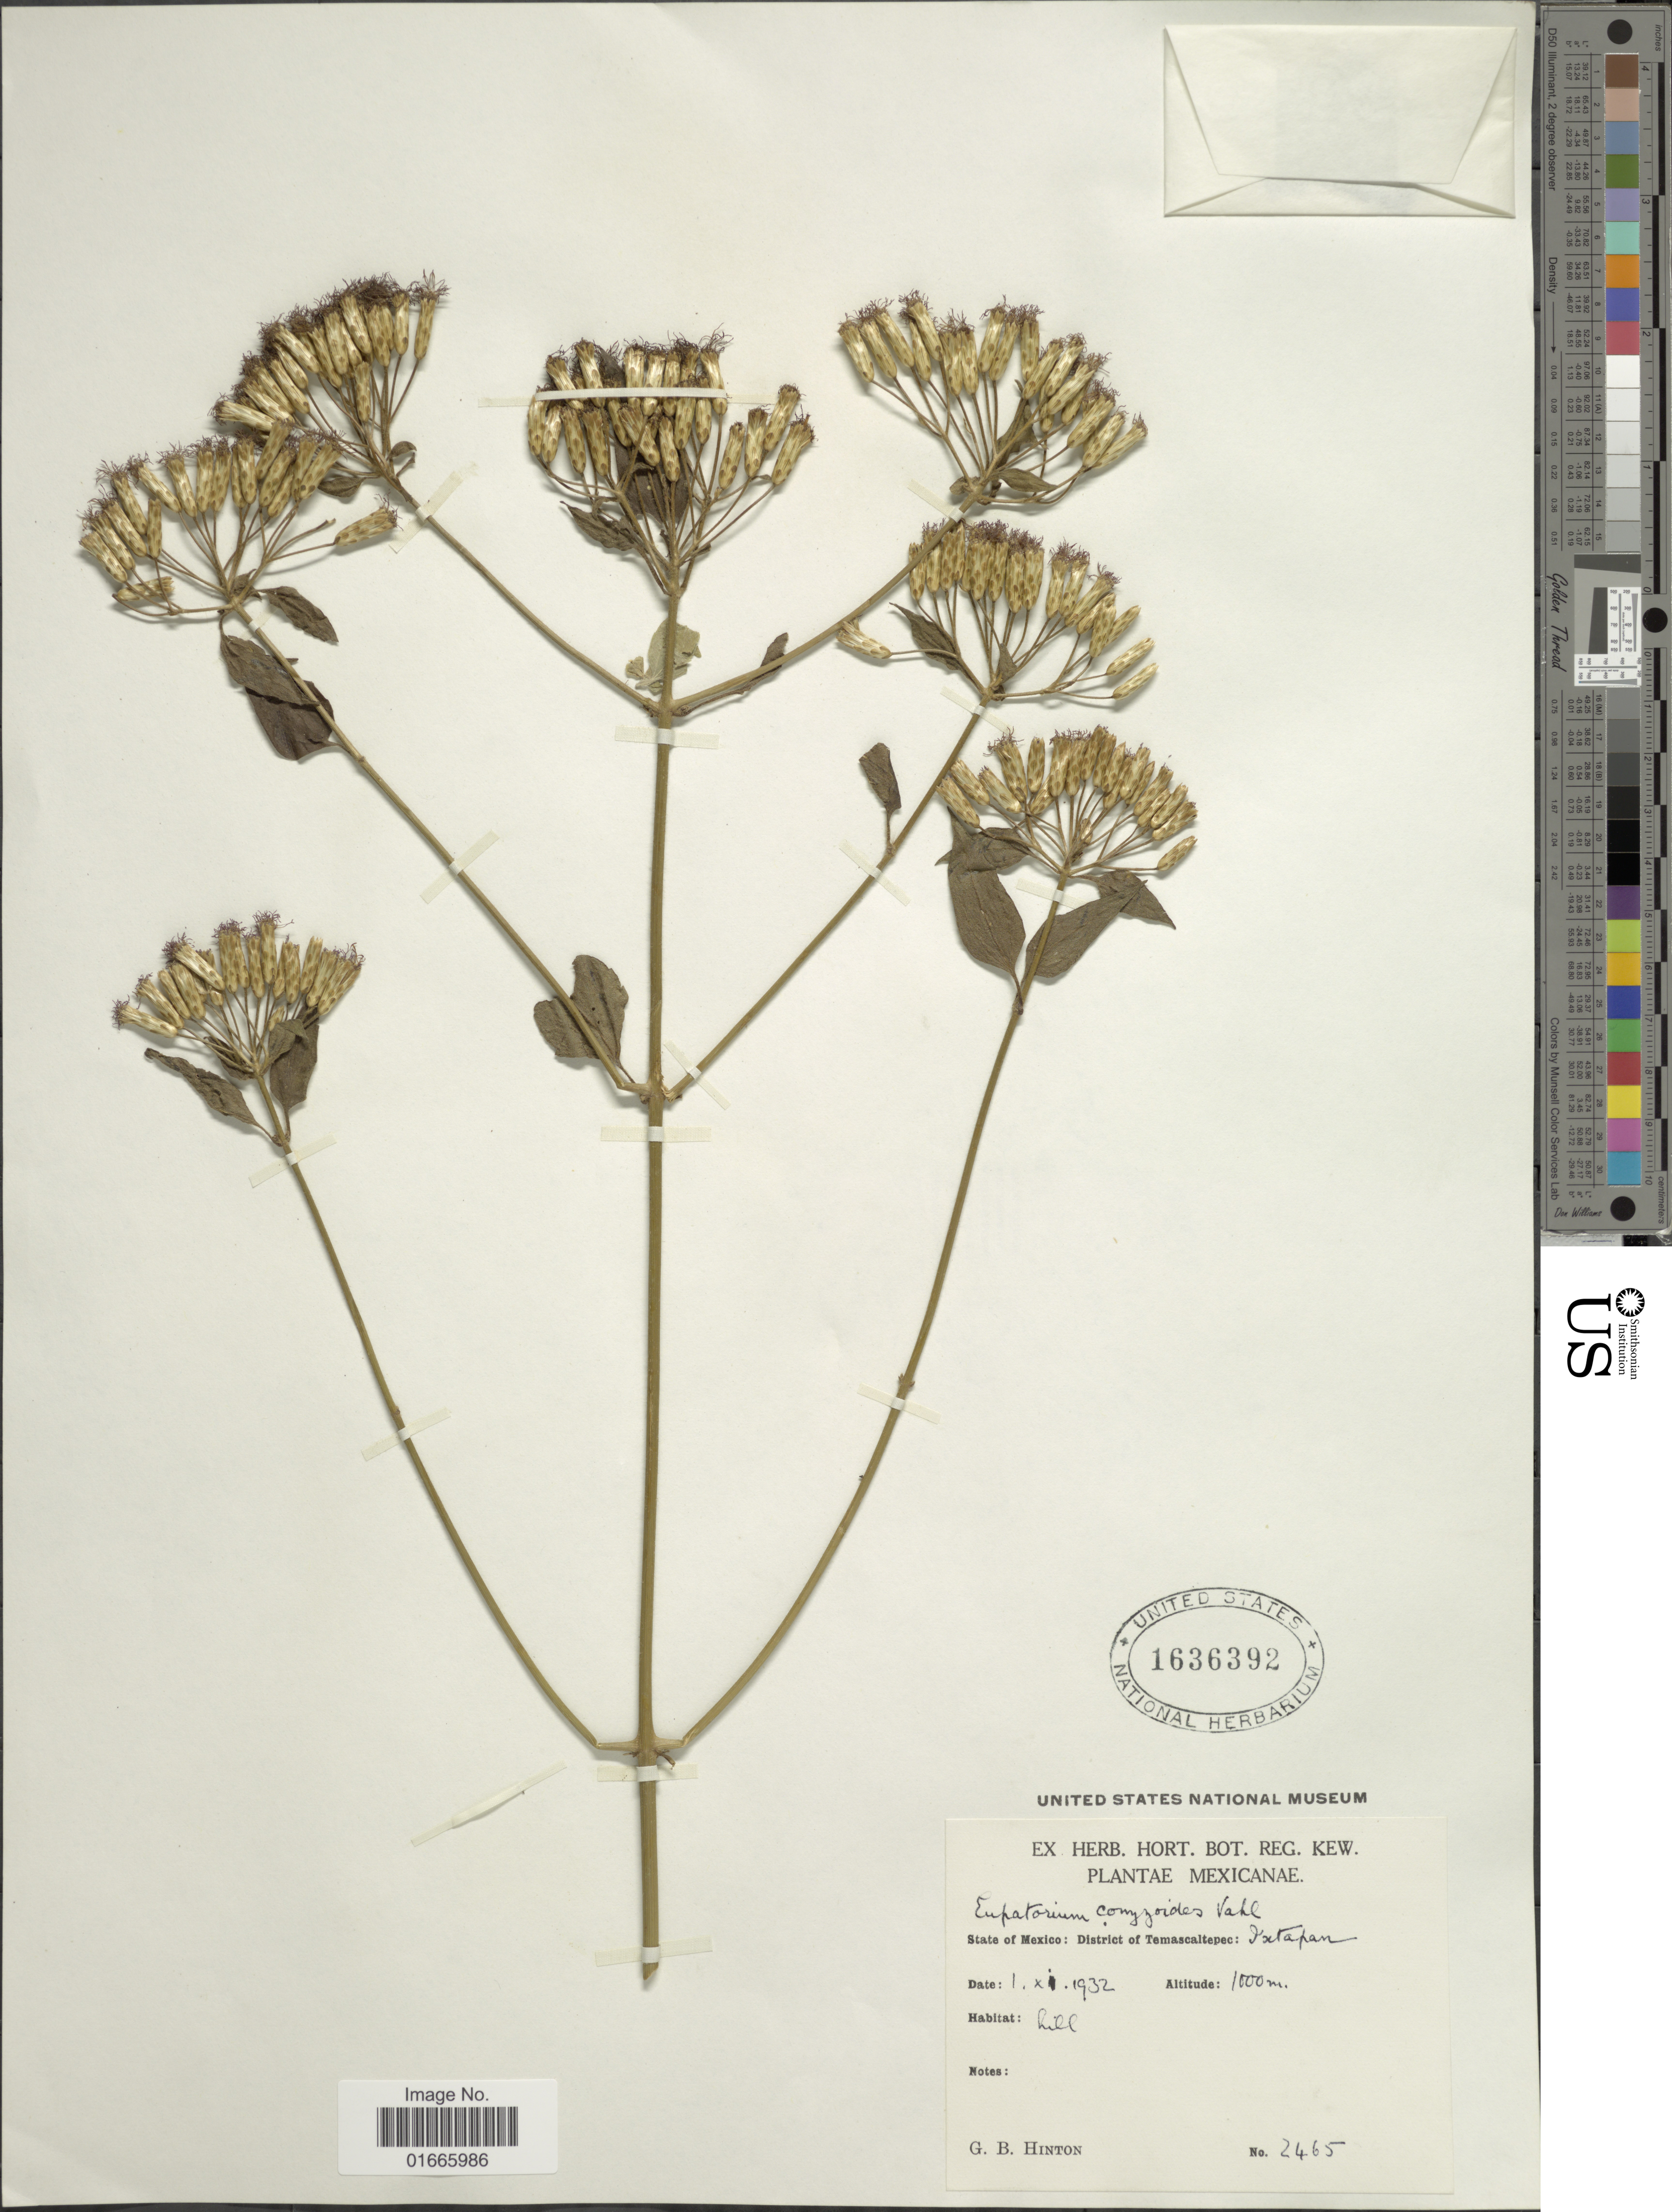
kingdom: Plantae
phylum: Tracheophyta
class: Magnoliopsida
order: Asterales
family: Asteraceae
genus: Chromolaena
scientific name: Chromolaena odorata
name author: (L.) R.M. King & H. Rob.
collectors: G. B. Hinton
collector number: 2465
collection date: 1932-11-01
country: Mexico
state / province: México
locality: State of Mexico: District of Temascaltepec: Ixtapan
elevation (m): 1000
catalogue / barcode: US 1636392